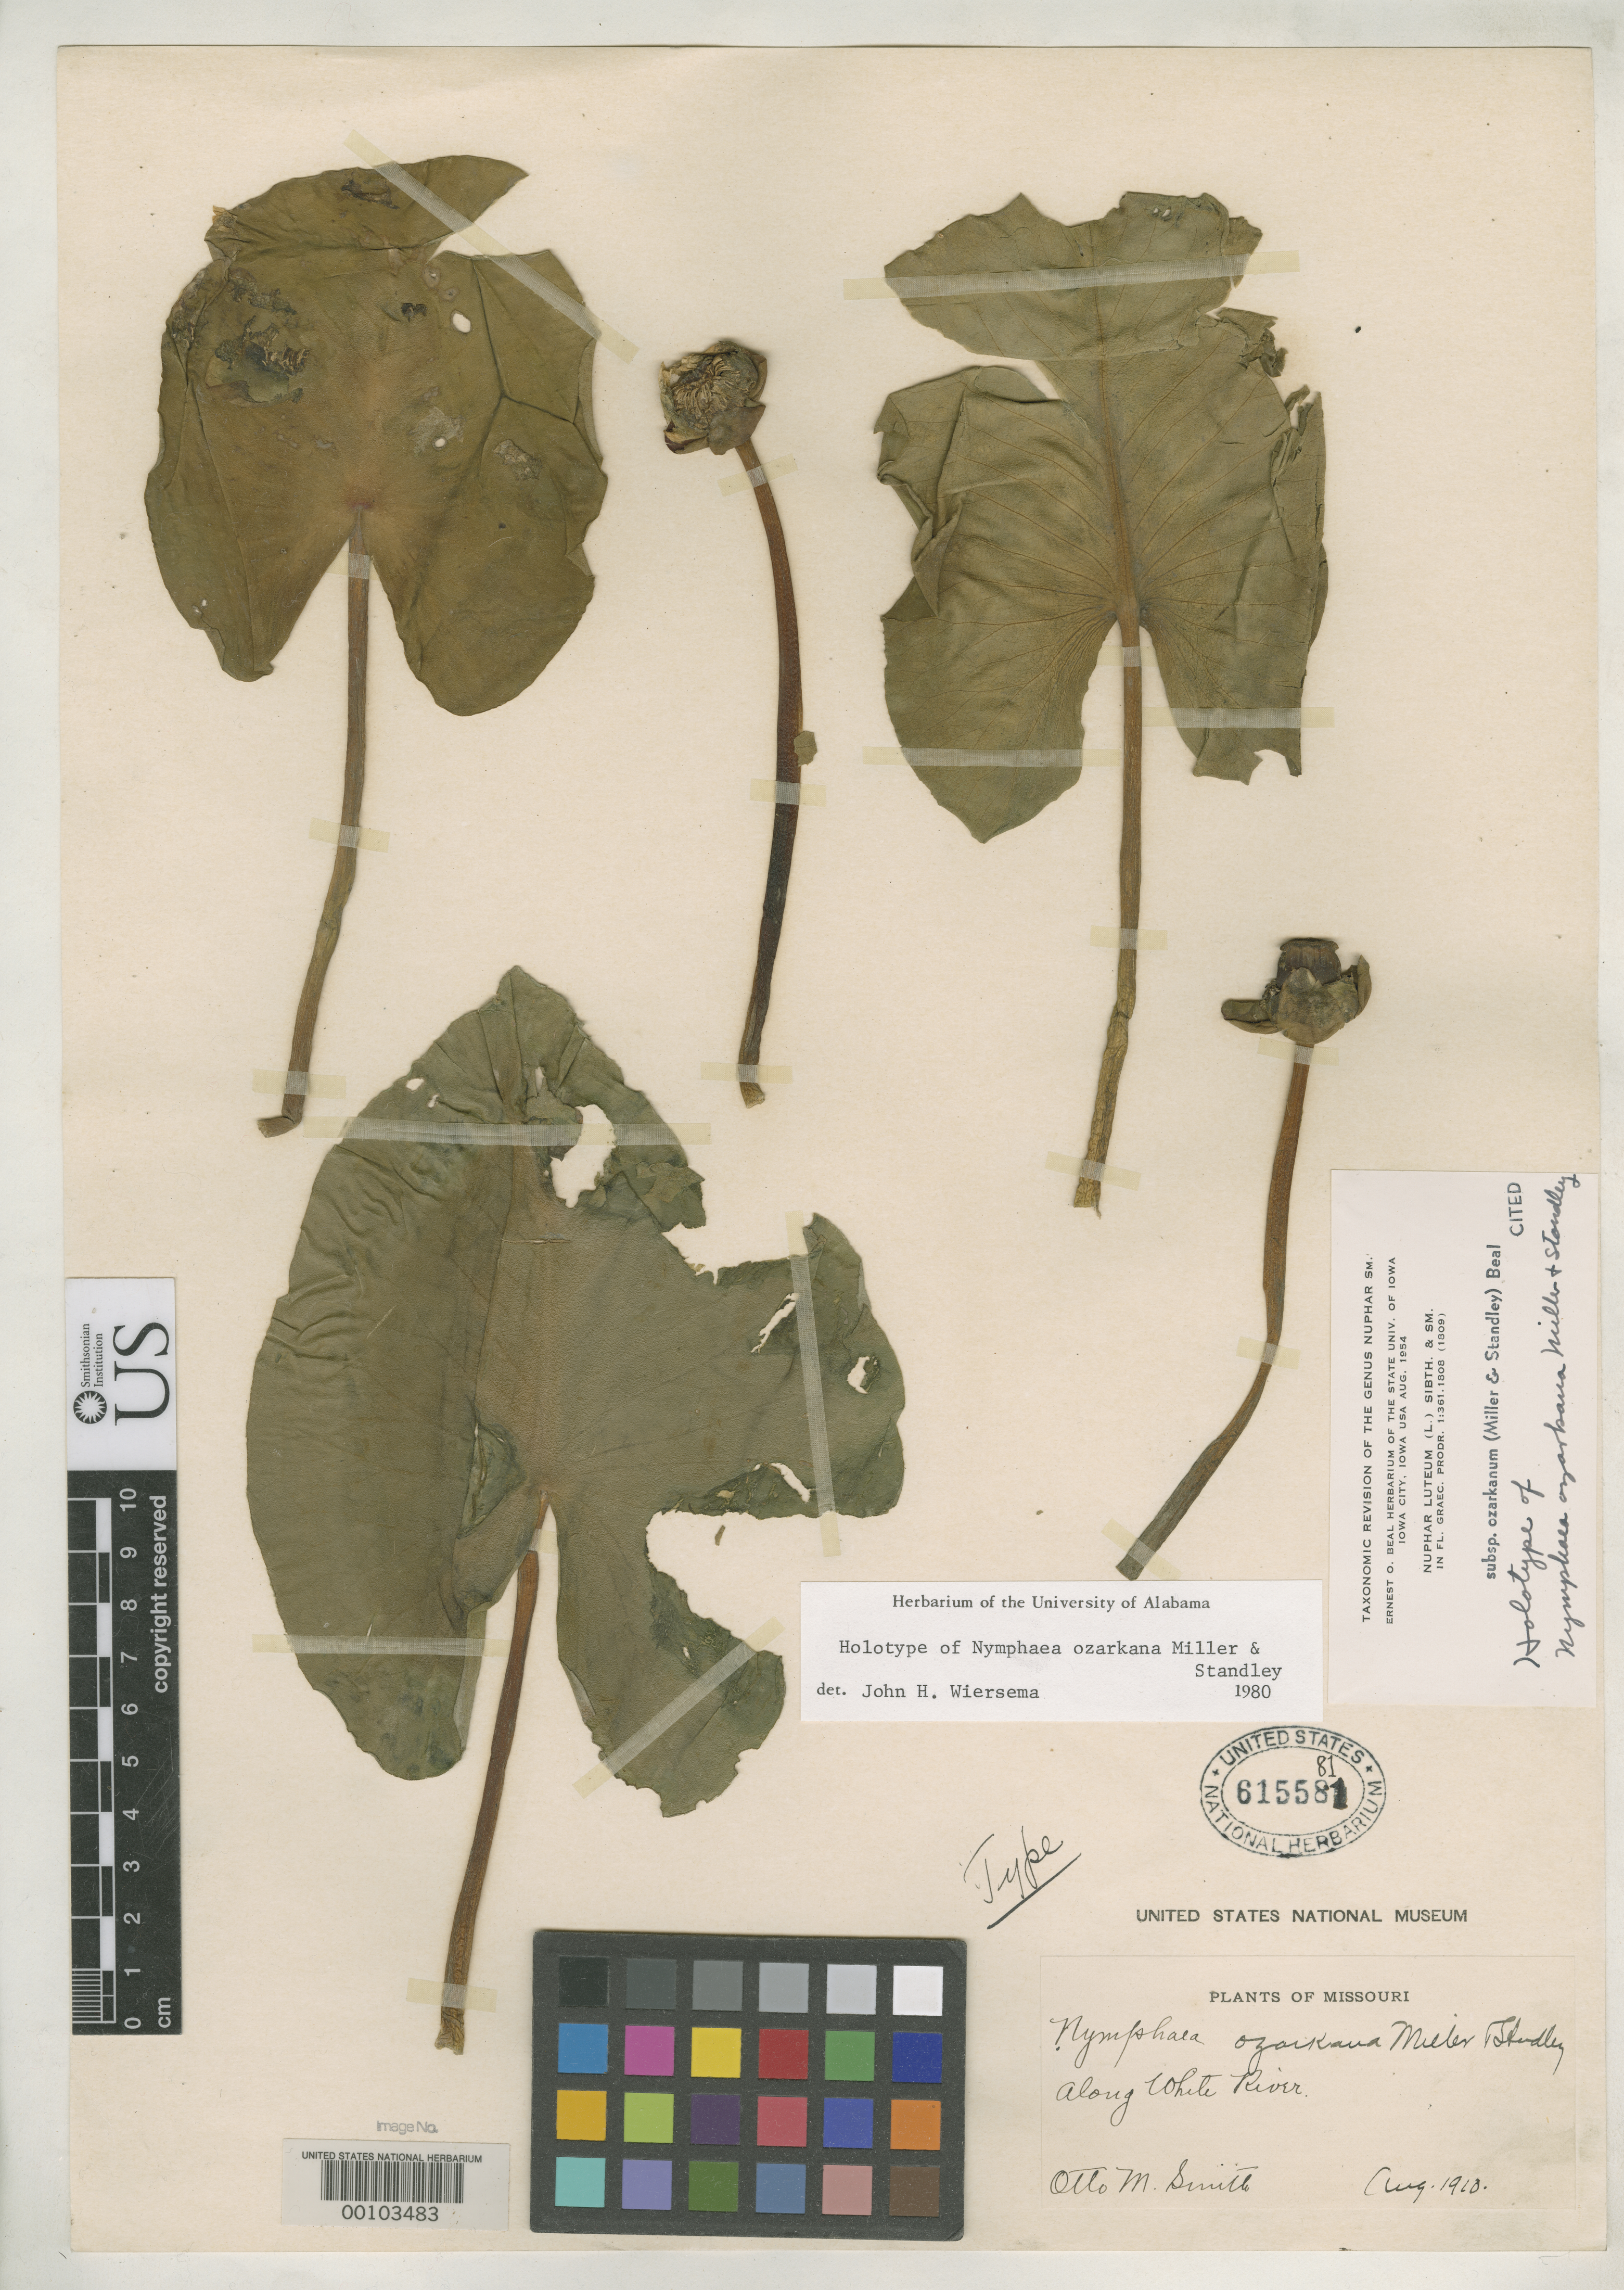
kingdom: Plantae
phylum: Tracheophyta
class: Magnoliopsida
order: Nymphaeales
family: Nymphaeaceae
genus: Nymphaea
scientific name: Nymphaea ozarkana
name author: G.S. Mill. & Standl.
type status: Holotype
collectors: O. Smith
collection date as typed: Aug 1910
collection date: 1910-08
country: United States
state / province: Missouri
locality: Southern Missouri, along White River.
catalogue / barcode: US 615581